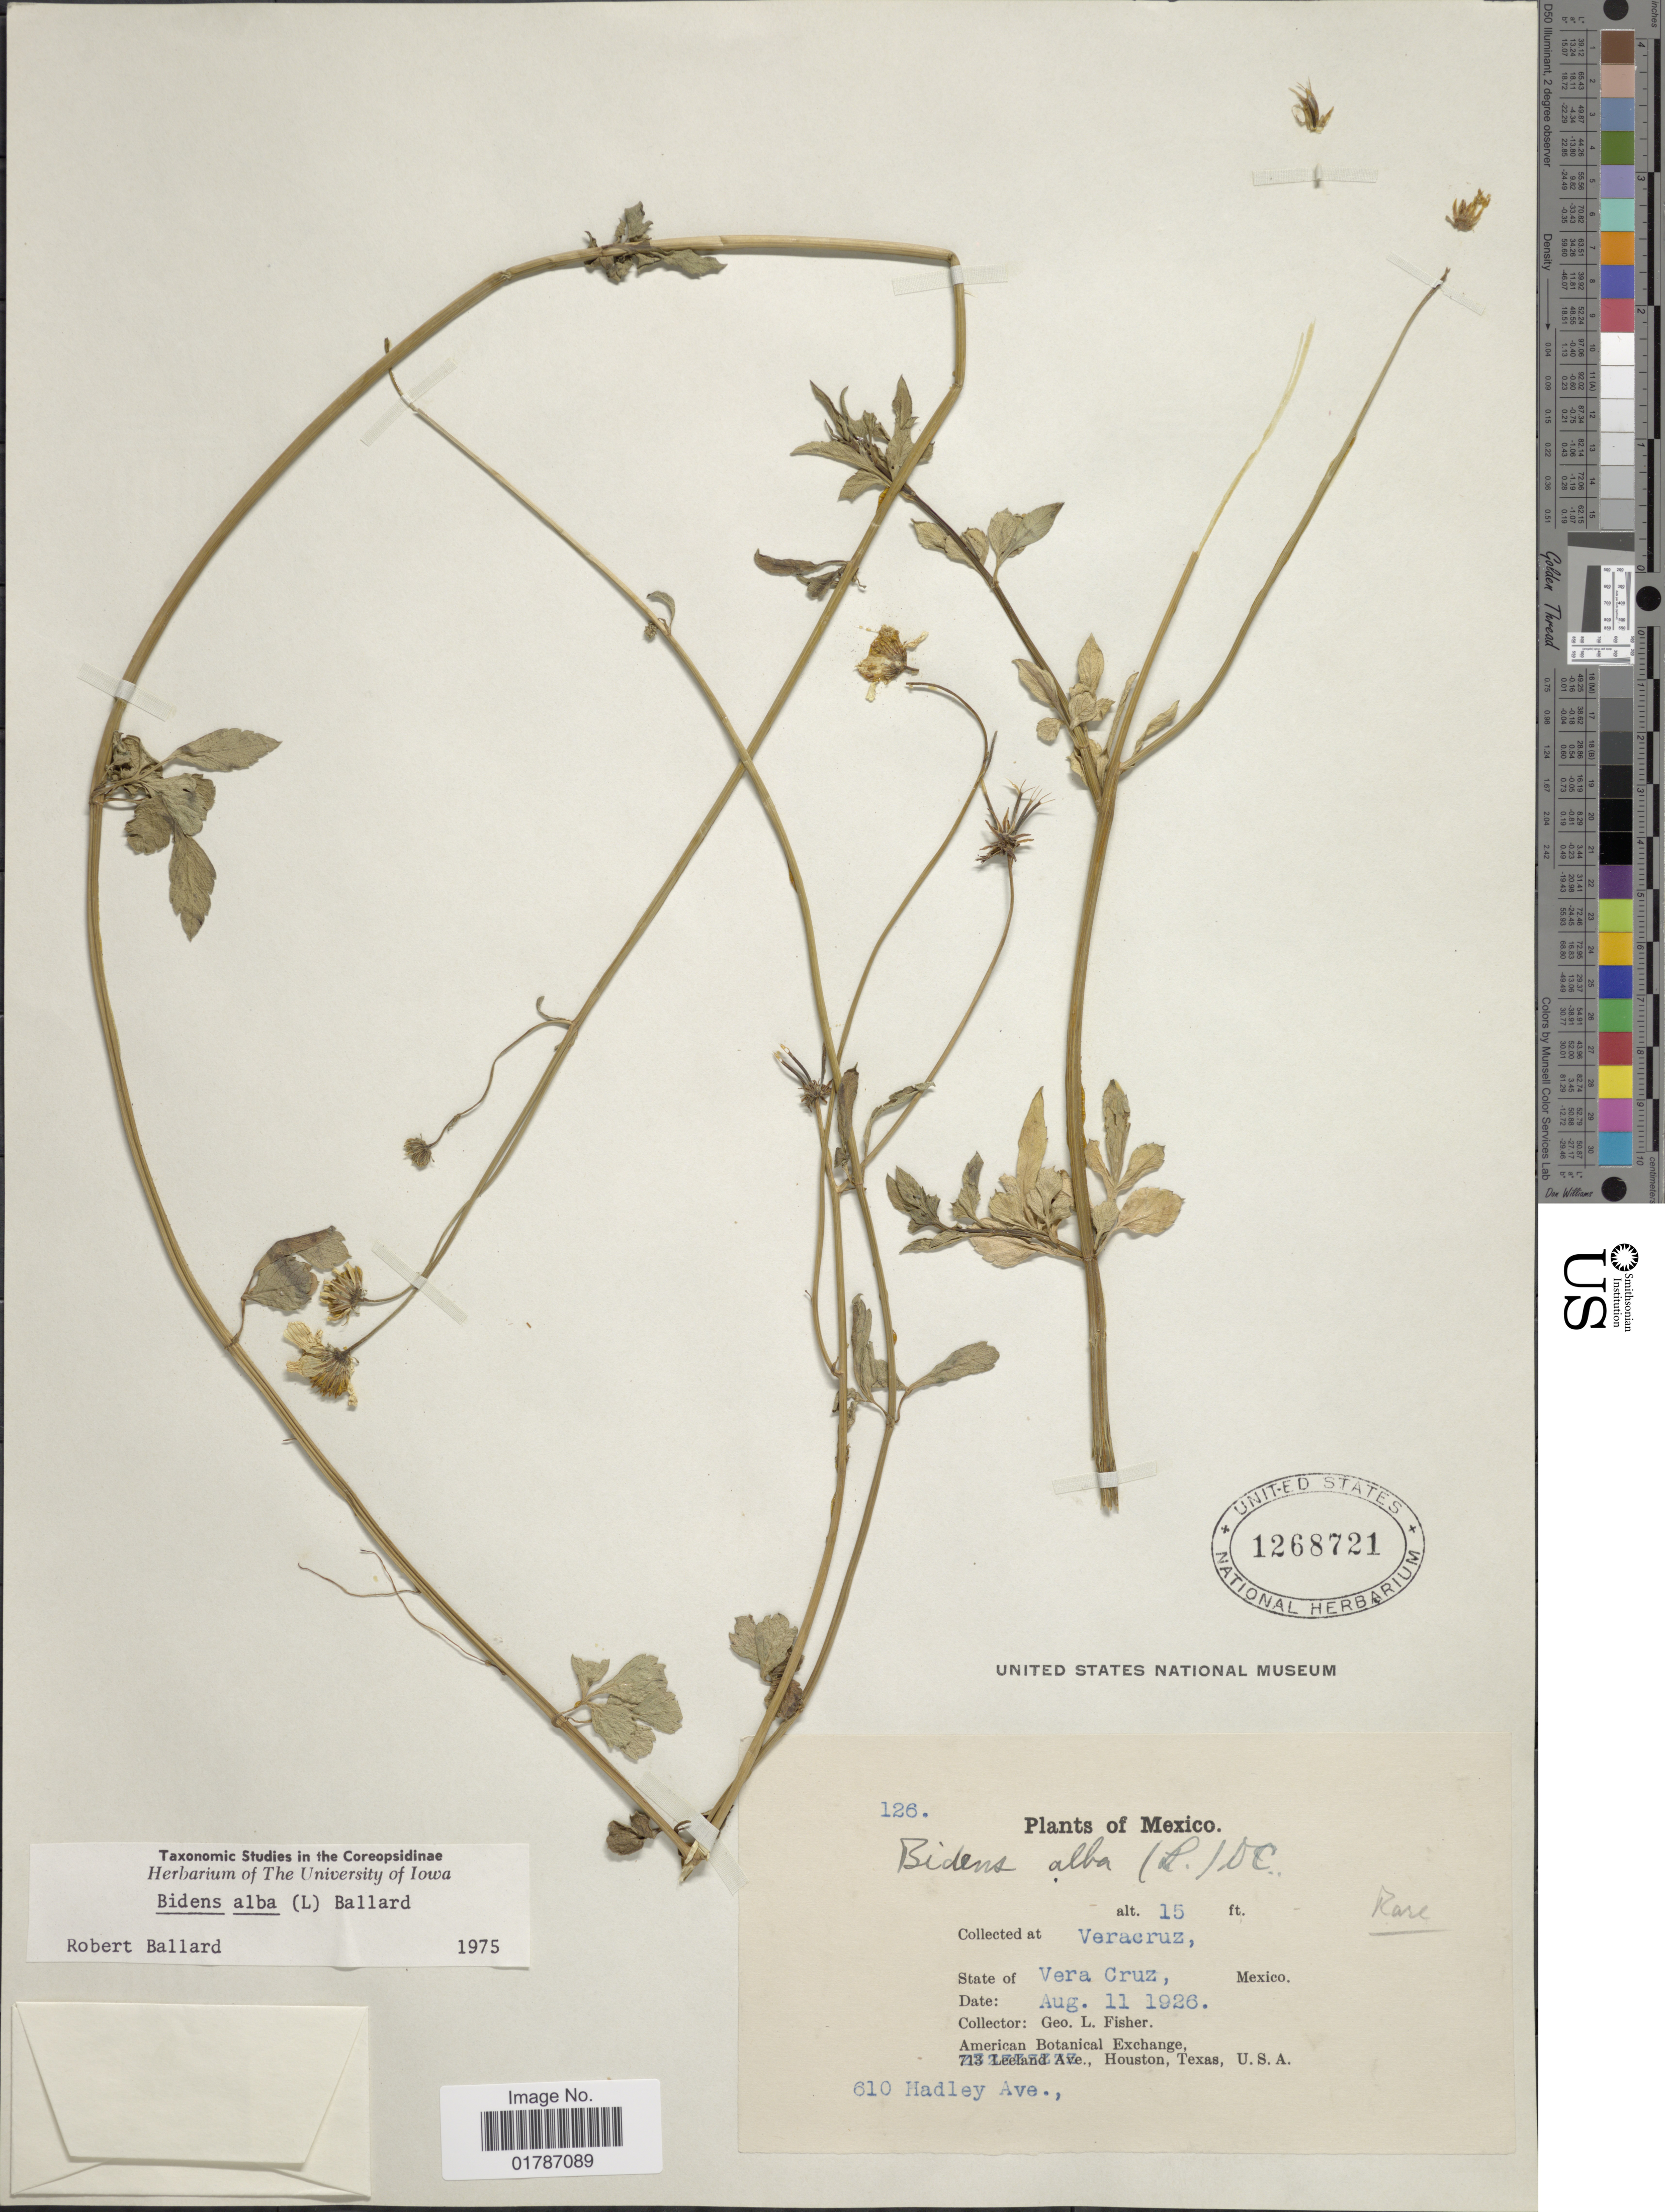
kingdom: Plantae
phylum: Tracheophyta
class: Magnoliopsida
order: Asterales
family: Asteraceae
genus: Bidens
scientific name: Bidens alba var. alba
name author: (L.) DC.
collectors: G. L. Fisher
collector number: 126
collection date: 1926-08-11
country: Mexico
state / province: Veracruz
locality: Veracruz, State of Vera Cruz, Mexico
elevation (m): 5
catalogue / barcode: US 1268721